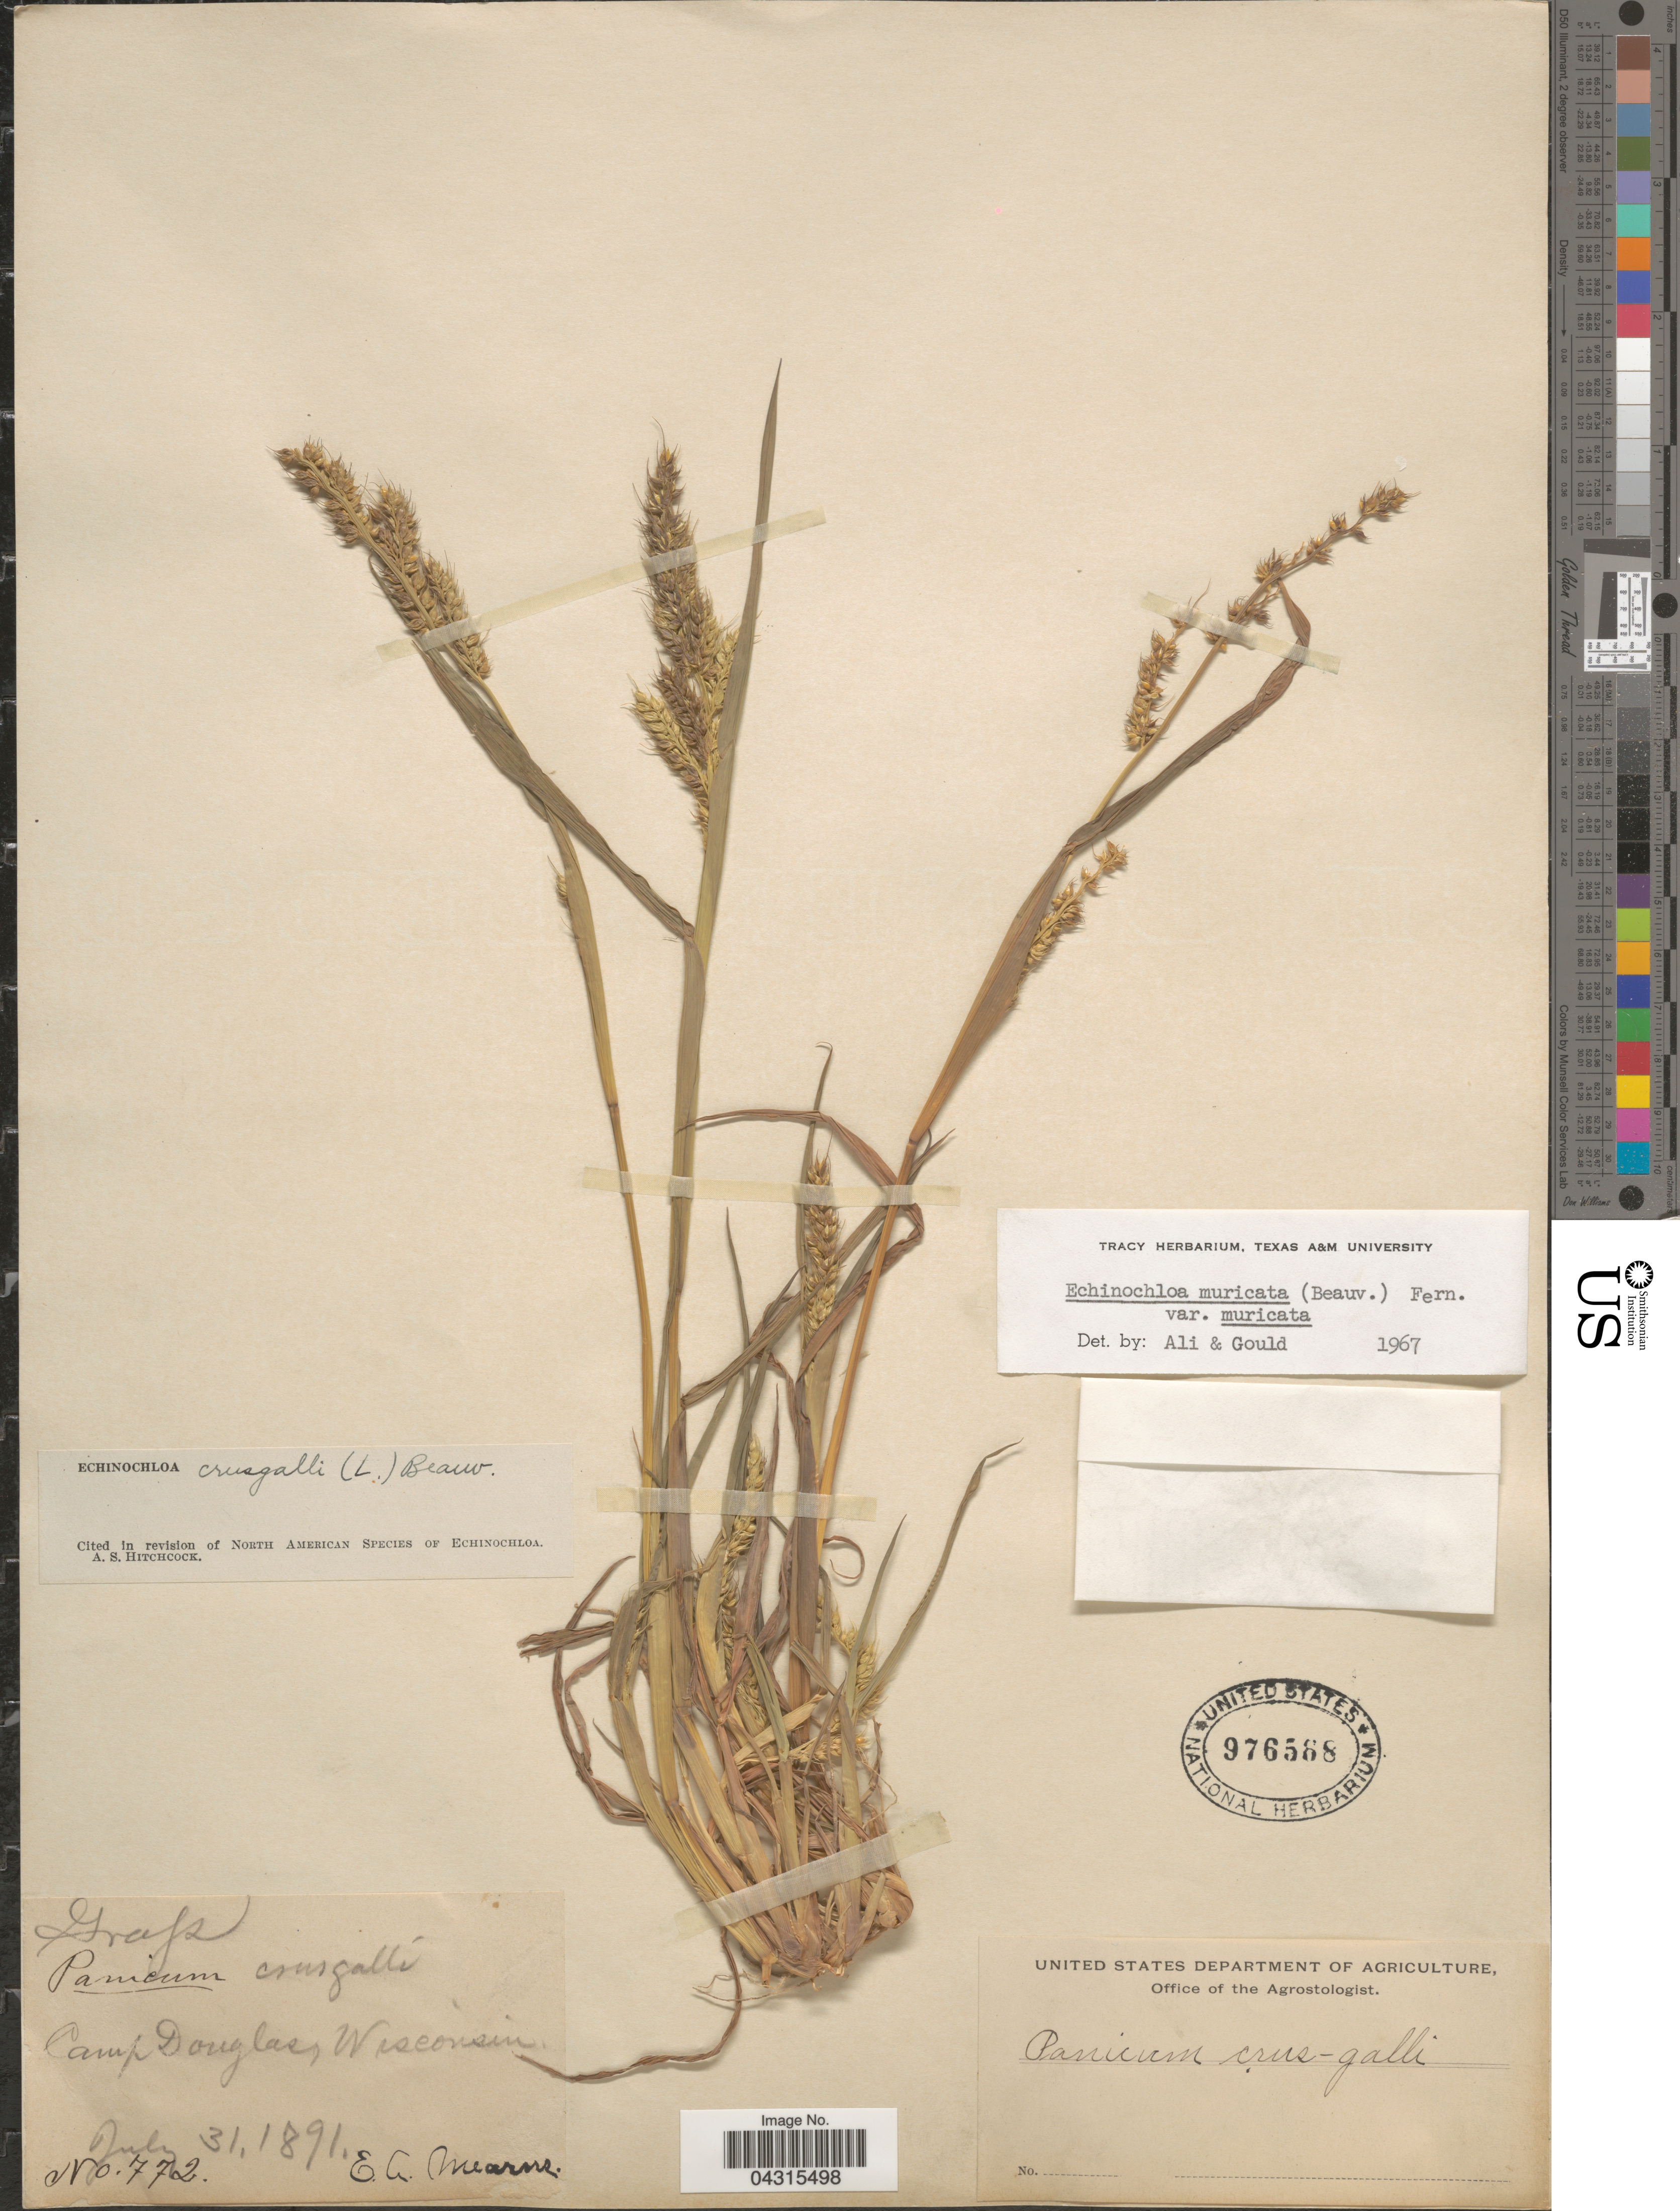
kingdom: Plantae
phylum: Tracheophyta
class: Liliopsida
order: Poales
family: Poaceae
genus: Echinochloa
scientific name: Echinochloa muricata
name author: (P. Beauv.) Fernald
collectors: E. A. Mearns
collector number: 772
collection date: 1891-07-31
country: United States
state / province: Wisconsin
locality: Camp Douglas.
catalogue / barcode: US 976588